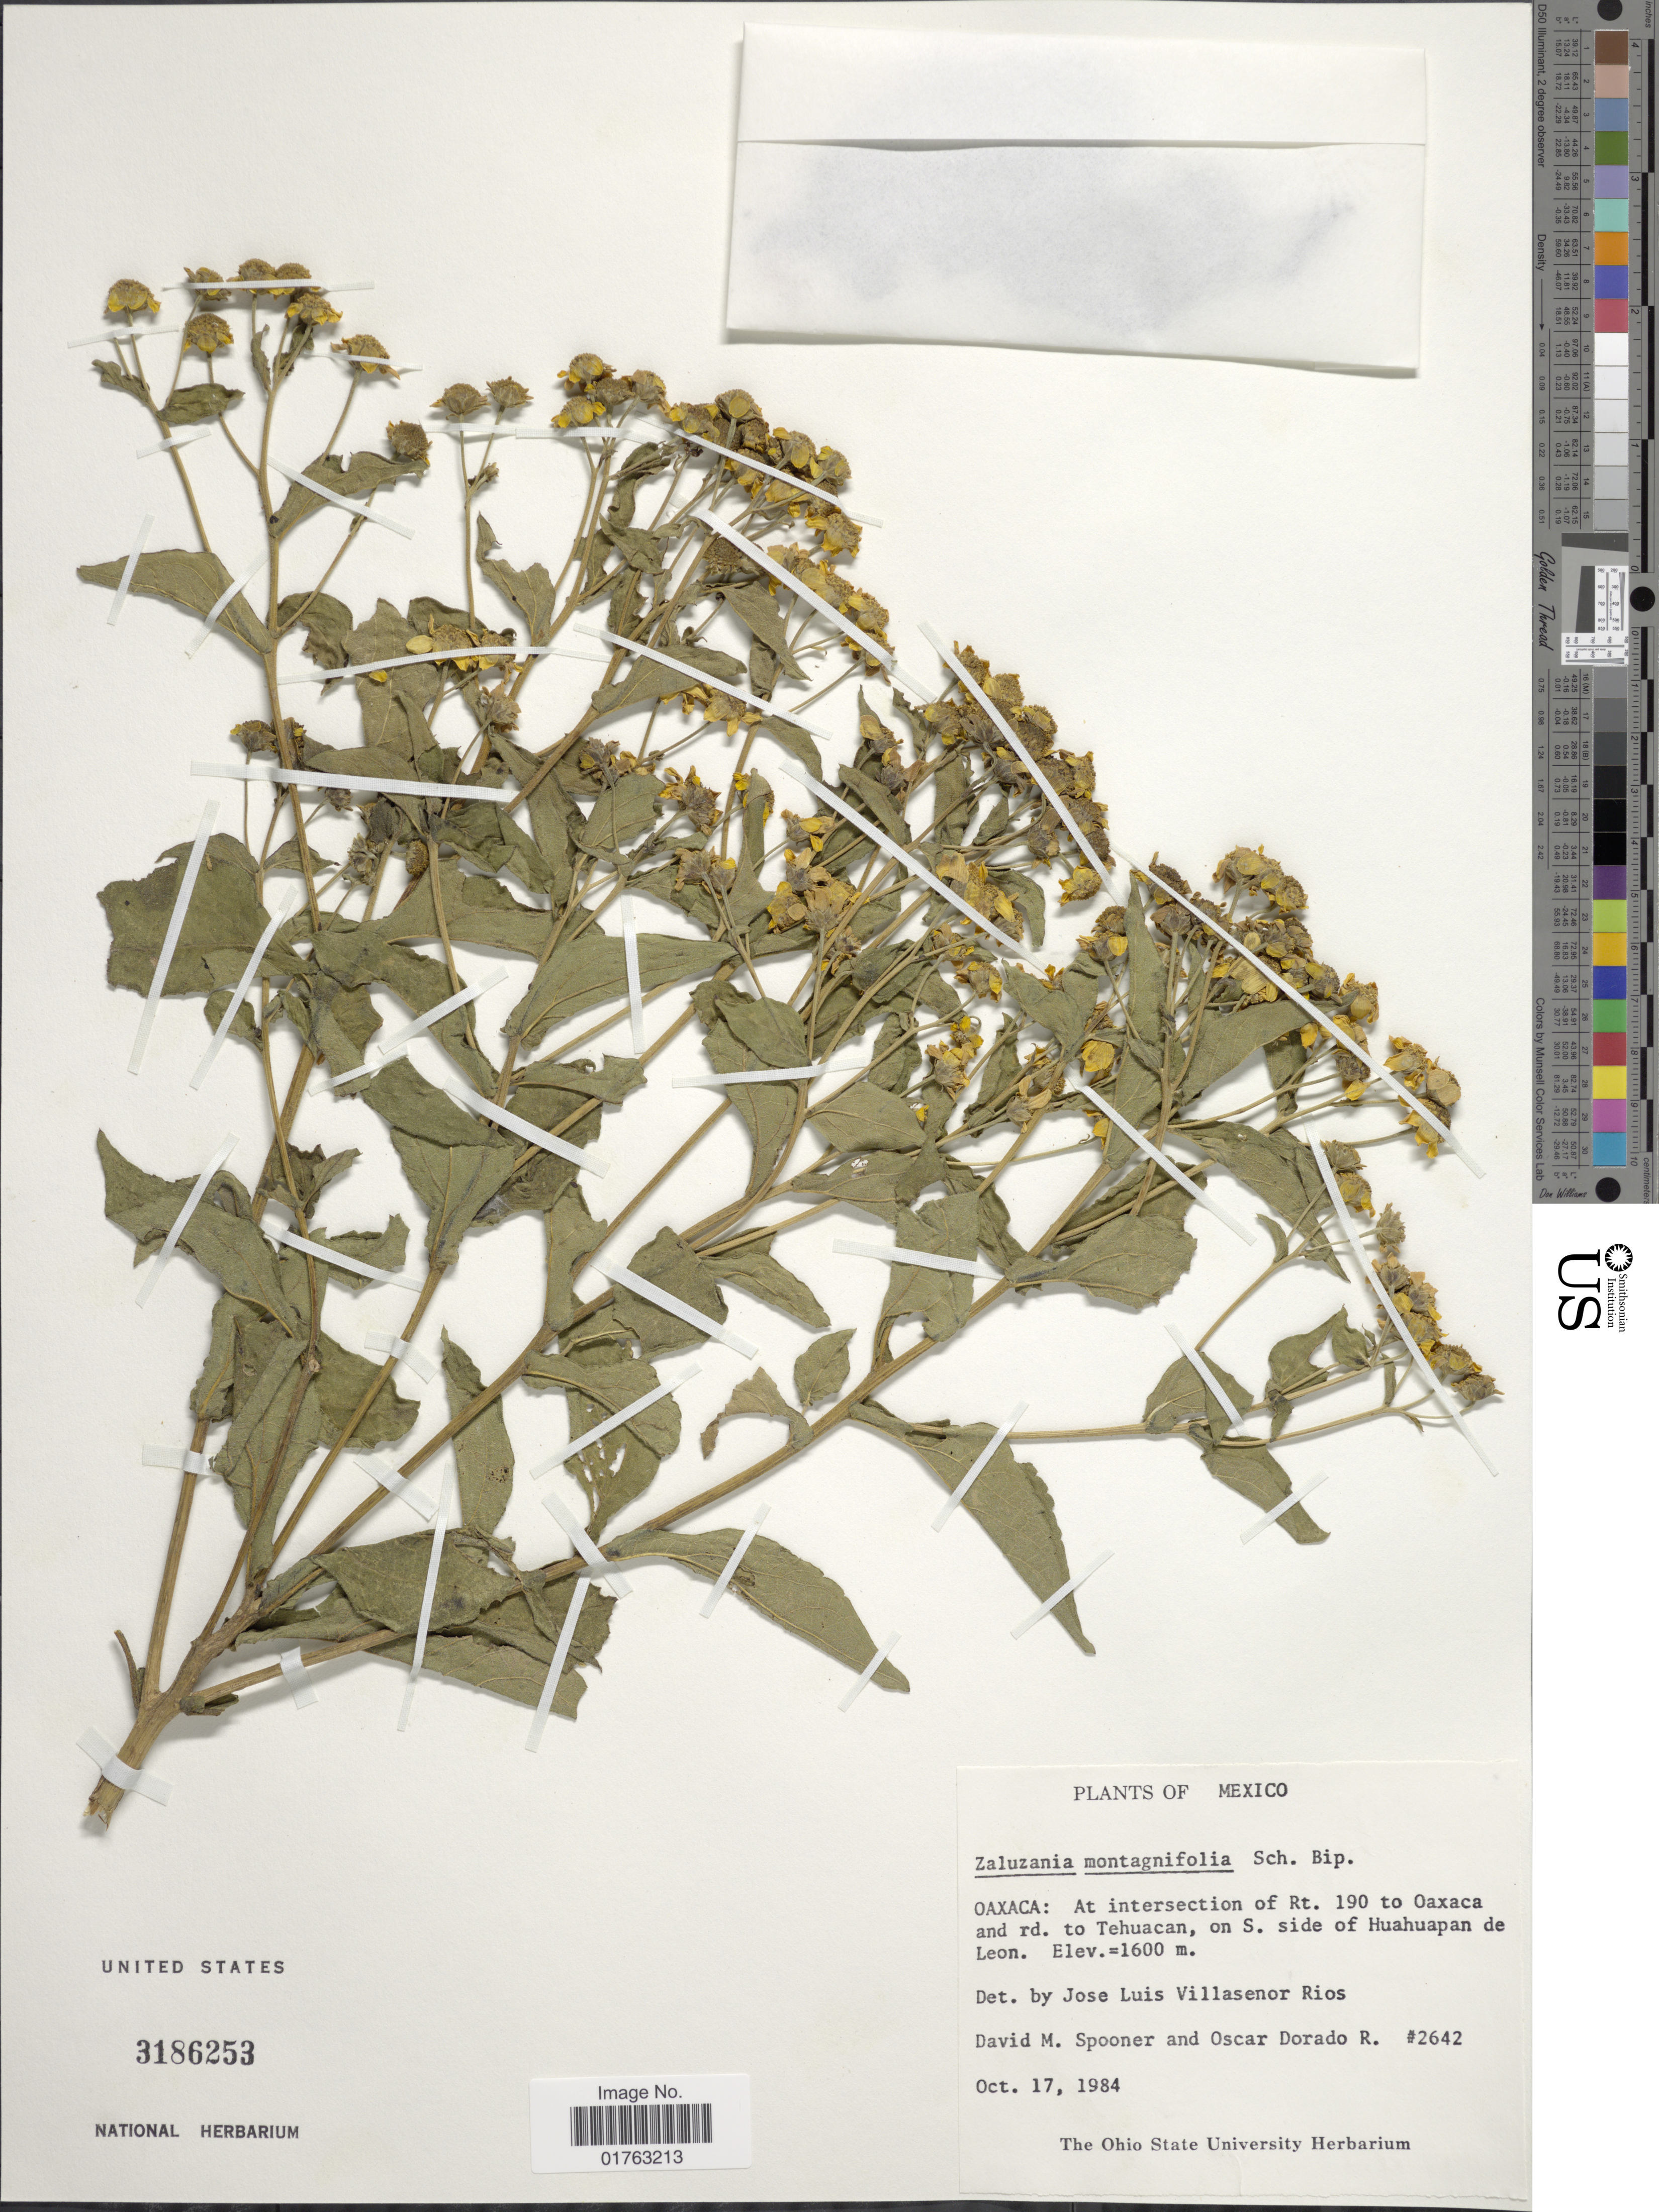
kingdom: Plantae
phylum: Tracheophyta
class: Magnoliopsida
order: Asterales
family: Asteraceae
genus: Zaluzania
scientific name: Zaluzania montagnaefolia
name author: Sch. Bip.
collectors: D. Spooner & O. R. Dorado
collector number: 2642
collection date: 1984-10-17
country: Mexico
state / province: Oaxaca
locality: At intersction of Rt. 190 to Oaxaca and rd. Tehuacan, on S. side of Huahuapan de Leon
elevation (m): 1600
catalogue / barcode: US 3186253